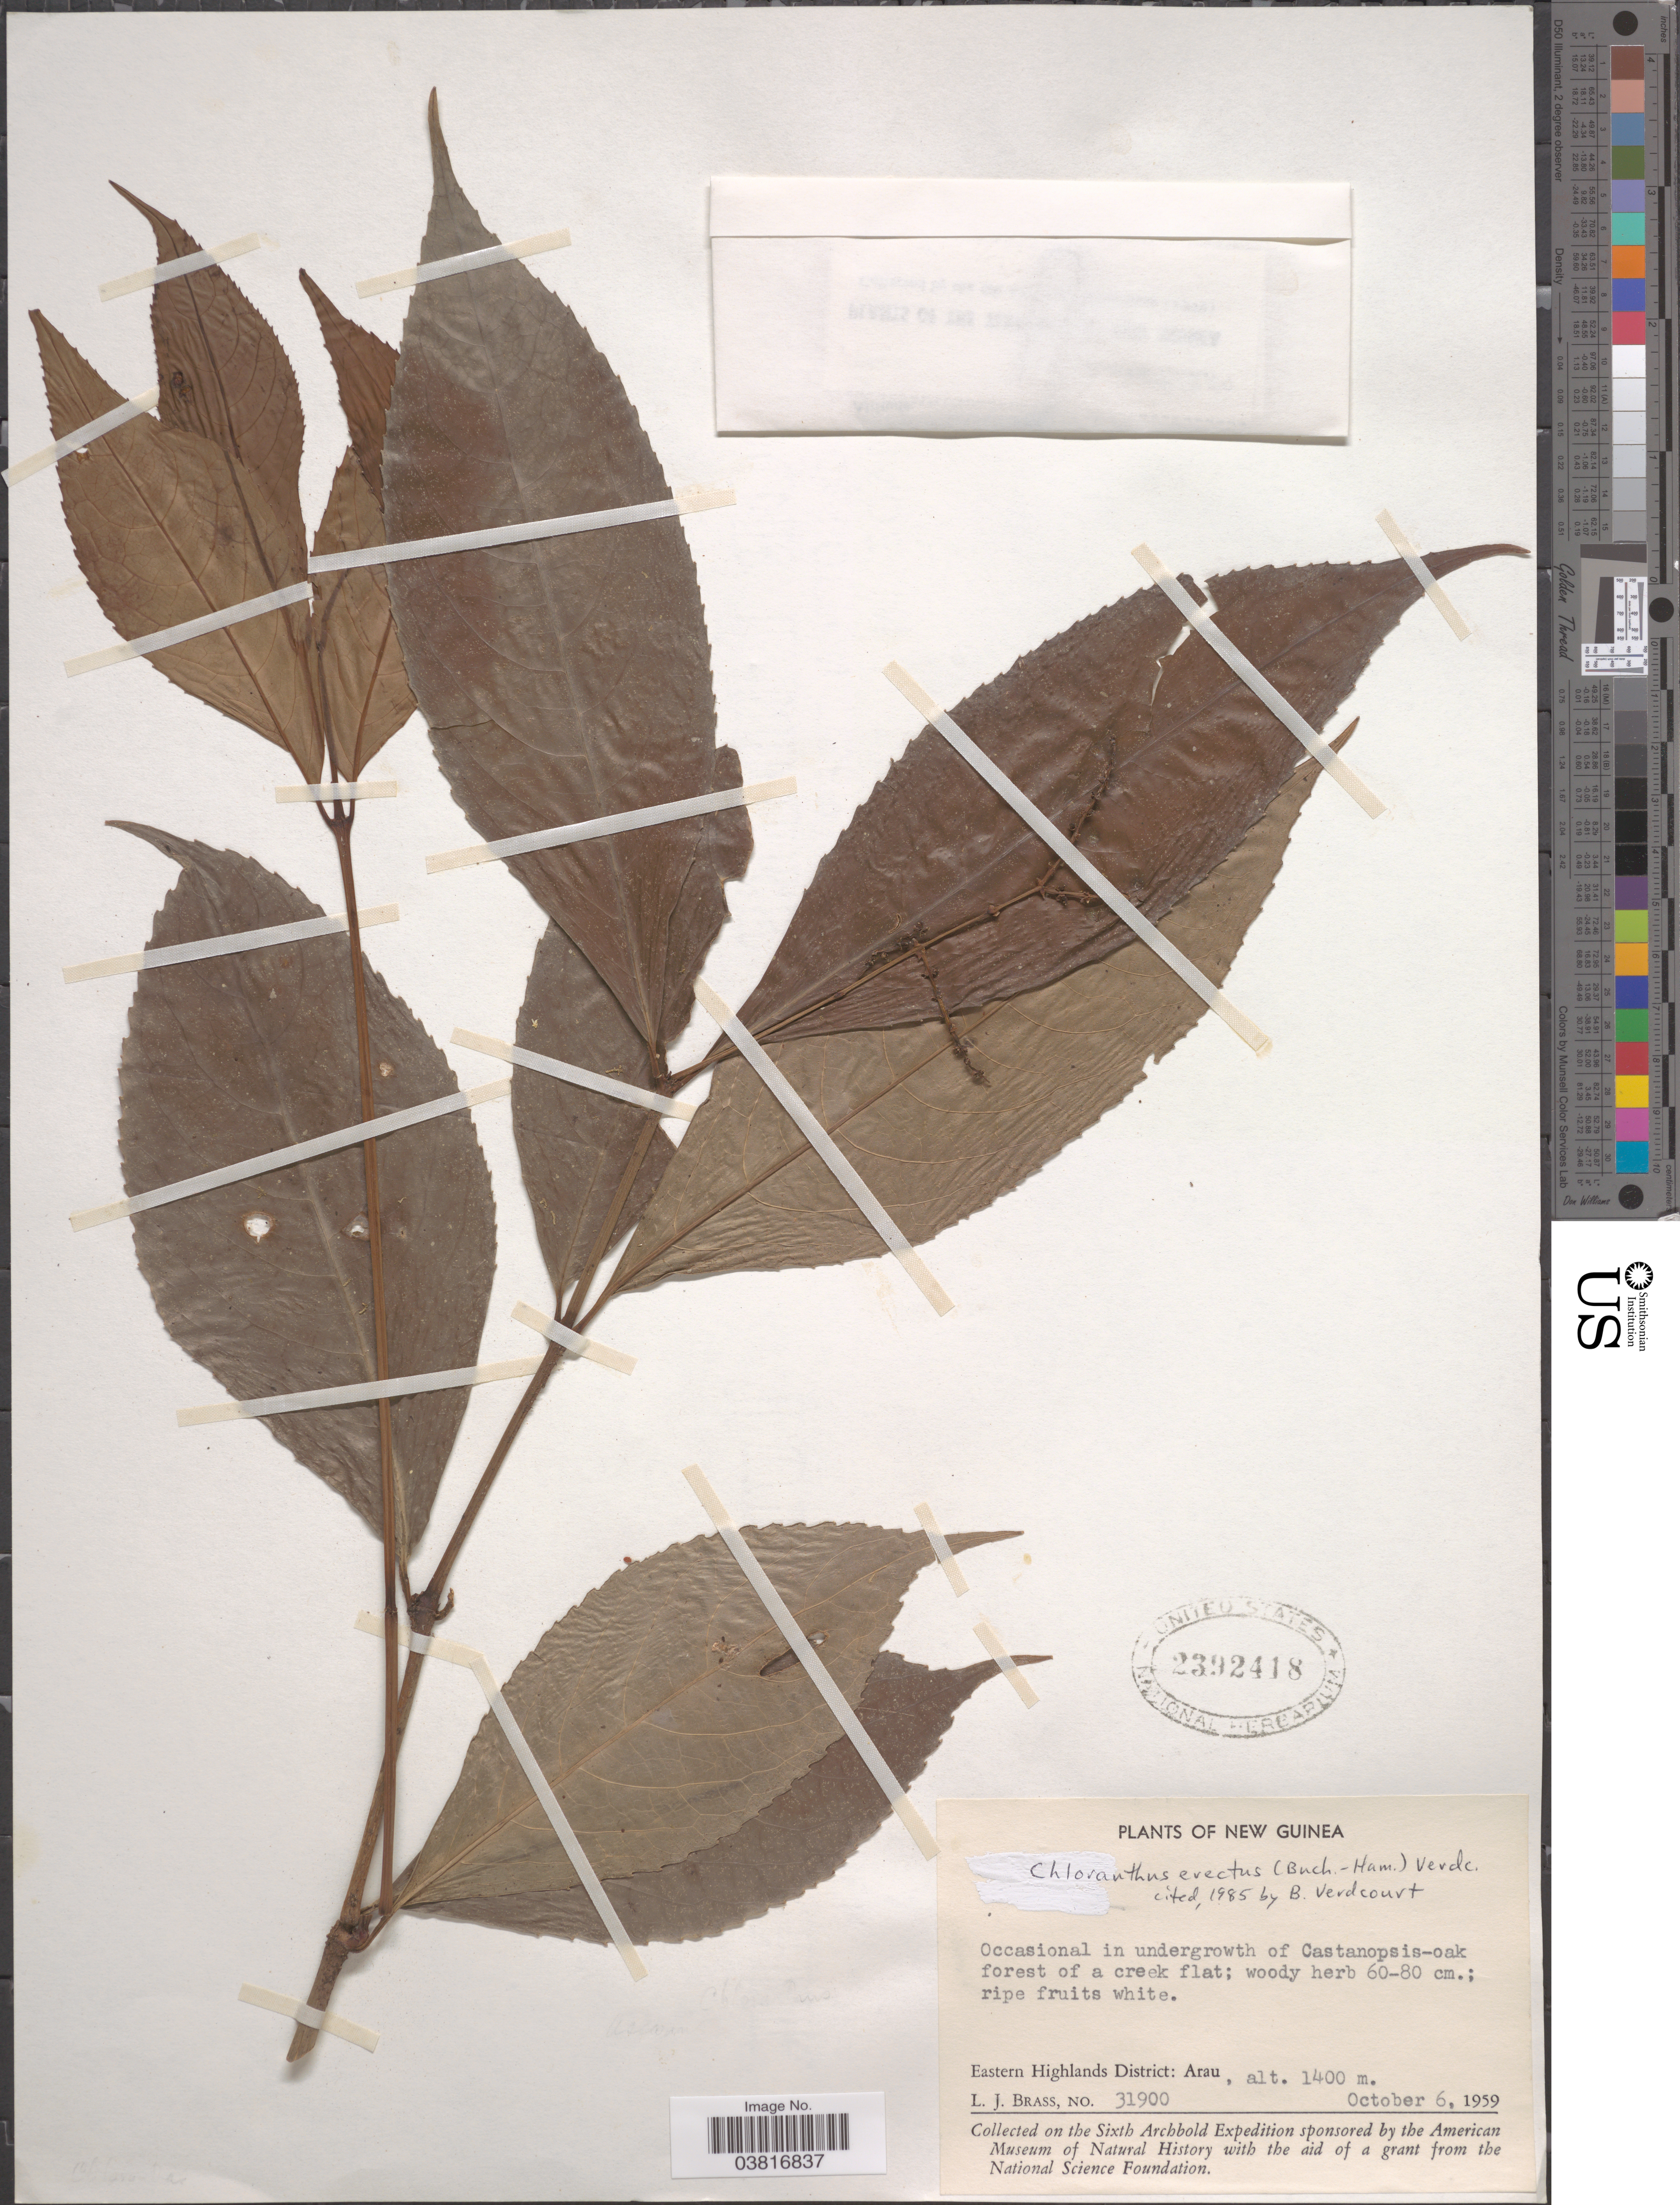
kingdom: Plantae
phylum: Tracheophyta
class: Magnoliopsida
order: Chloranthales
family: Chloranthaceae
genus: Chloranthus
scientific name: Chloranthus erectus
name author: (Buch.-Ham.) Verdc.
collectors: L. J. Brass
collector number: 31900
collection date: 1959-10-06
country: Papua New Guinea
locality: New Guinea. Eastern Highlands District: Arau.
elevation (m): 1400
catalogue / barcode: US 2392418